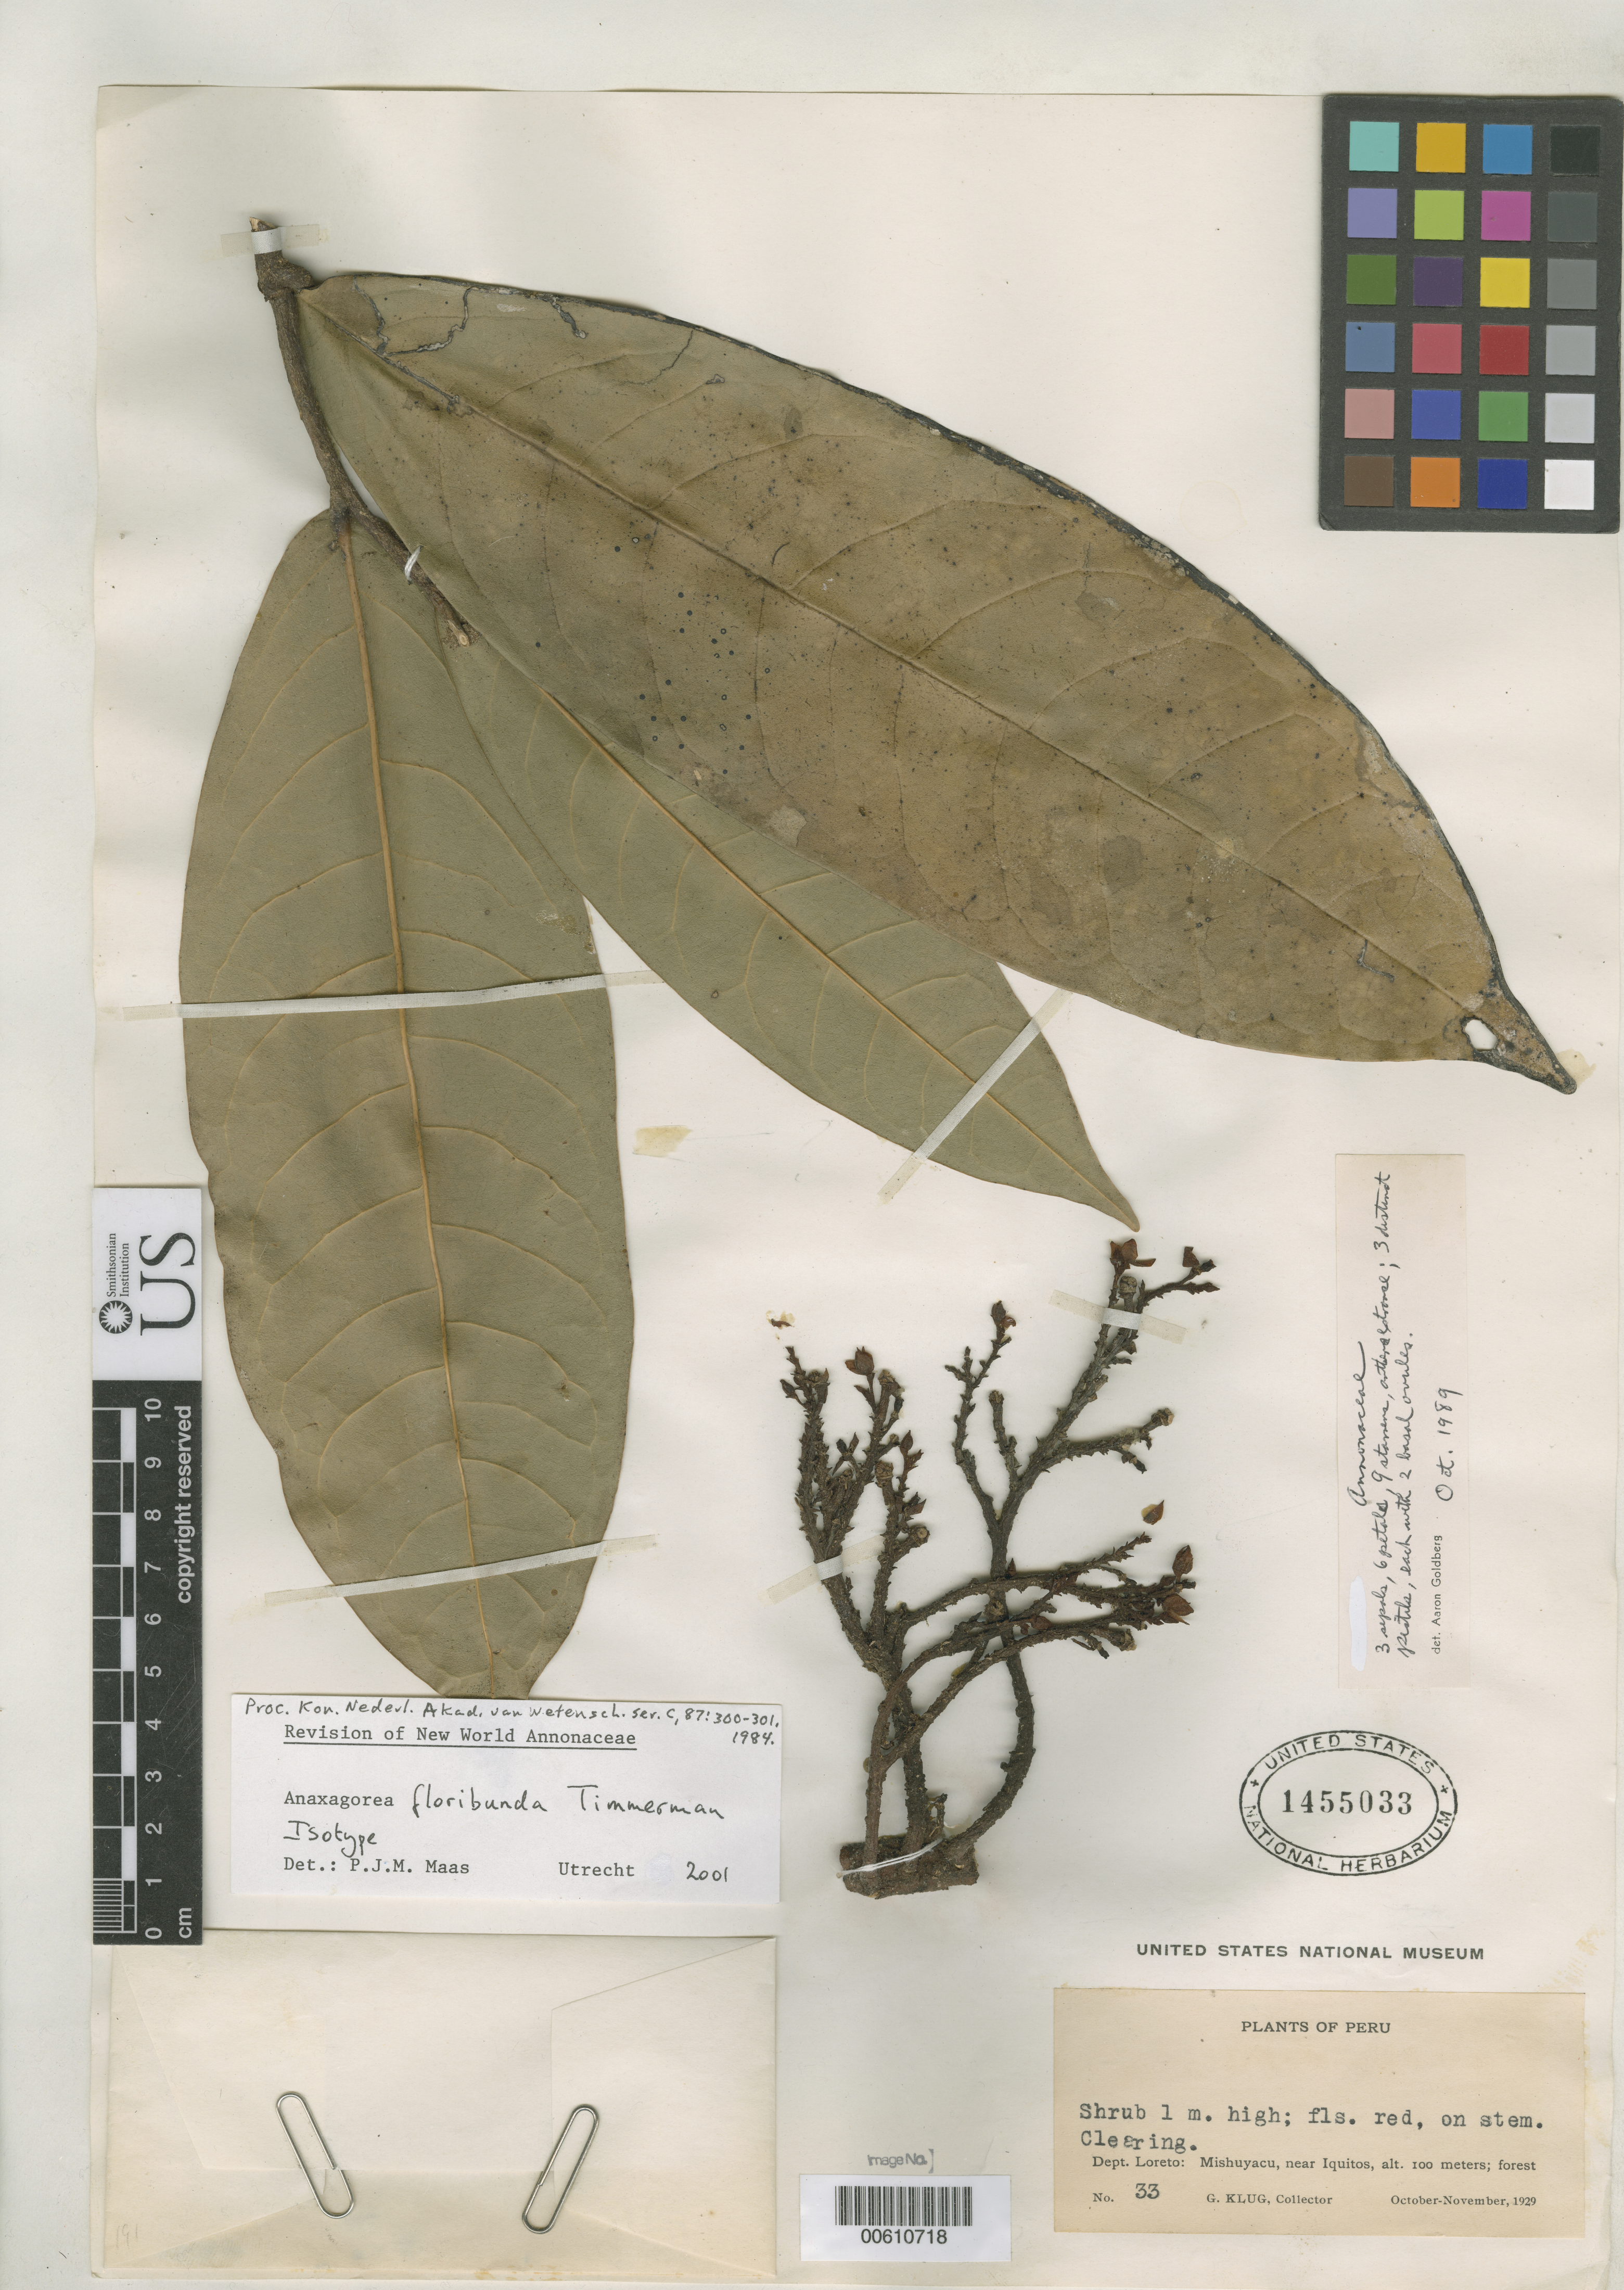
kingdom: Plantae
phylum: Tracheophyta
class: Magnoliopsida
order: Magnoliales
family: Annonaceae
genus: Anaxagorea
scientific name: Anaxagorea floribunda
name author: Timmerman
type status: Isotype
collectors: G. Klug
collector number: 33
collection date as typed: Oct 1929 to -- Nov 1929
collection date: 1929-10/1929-11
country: Peru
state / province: Loreto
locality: Mishuyacu, near Iquitos.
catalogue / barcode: US 1455033